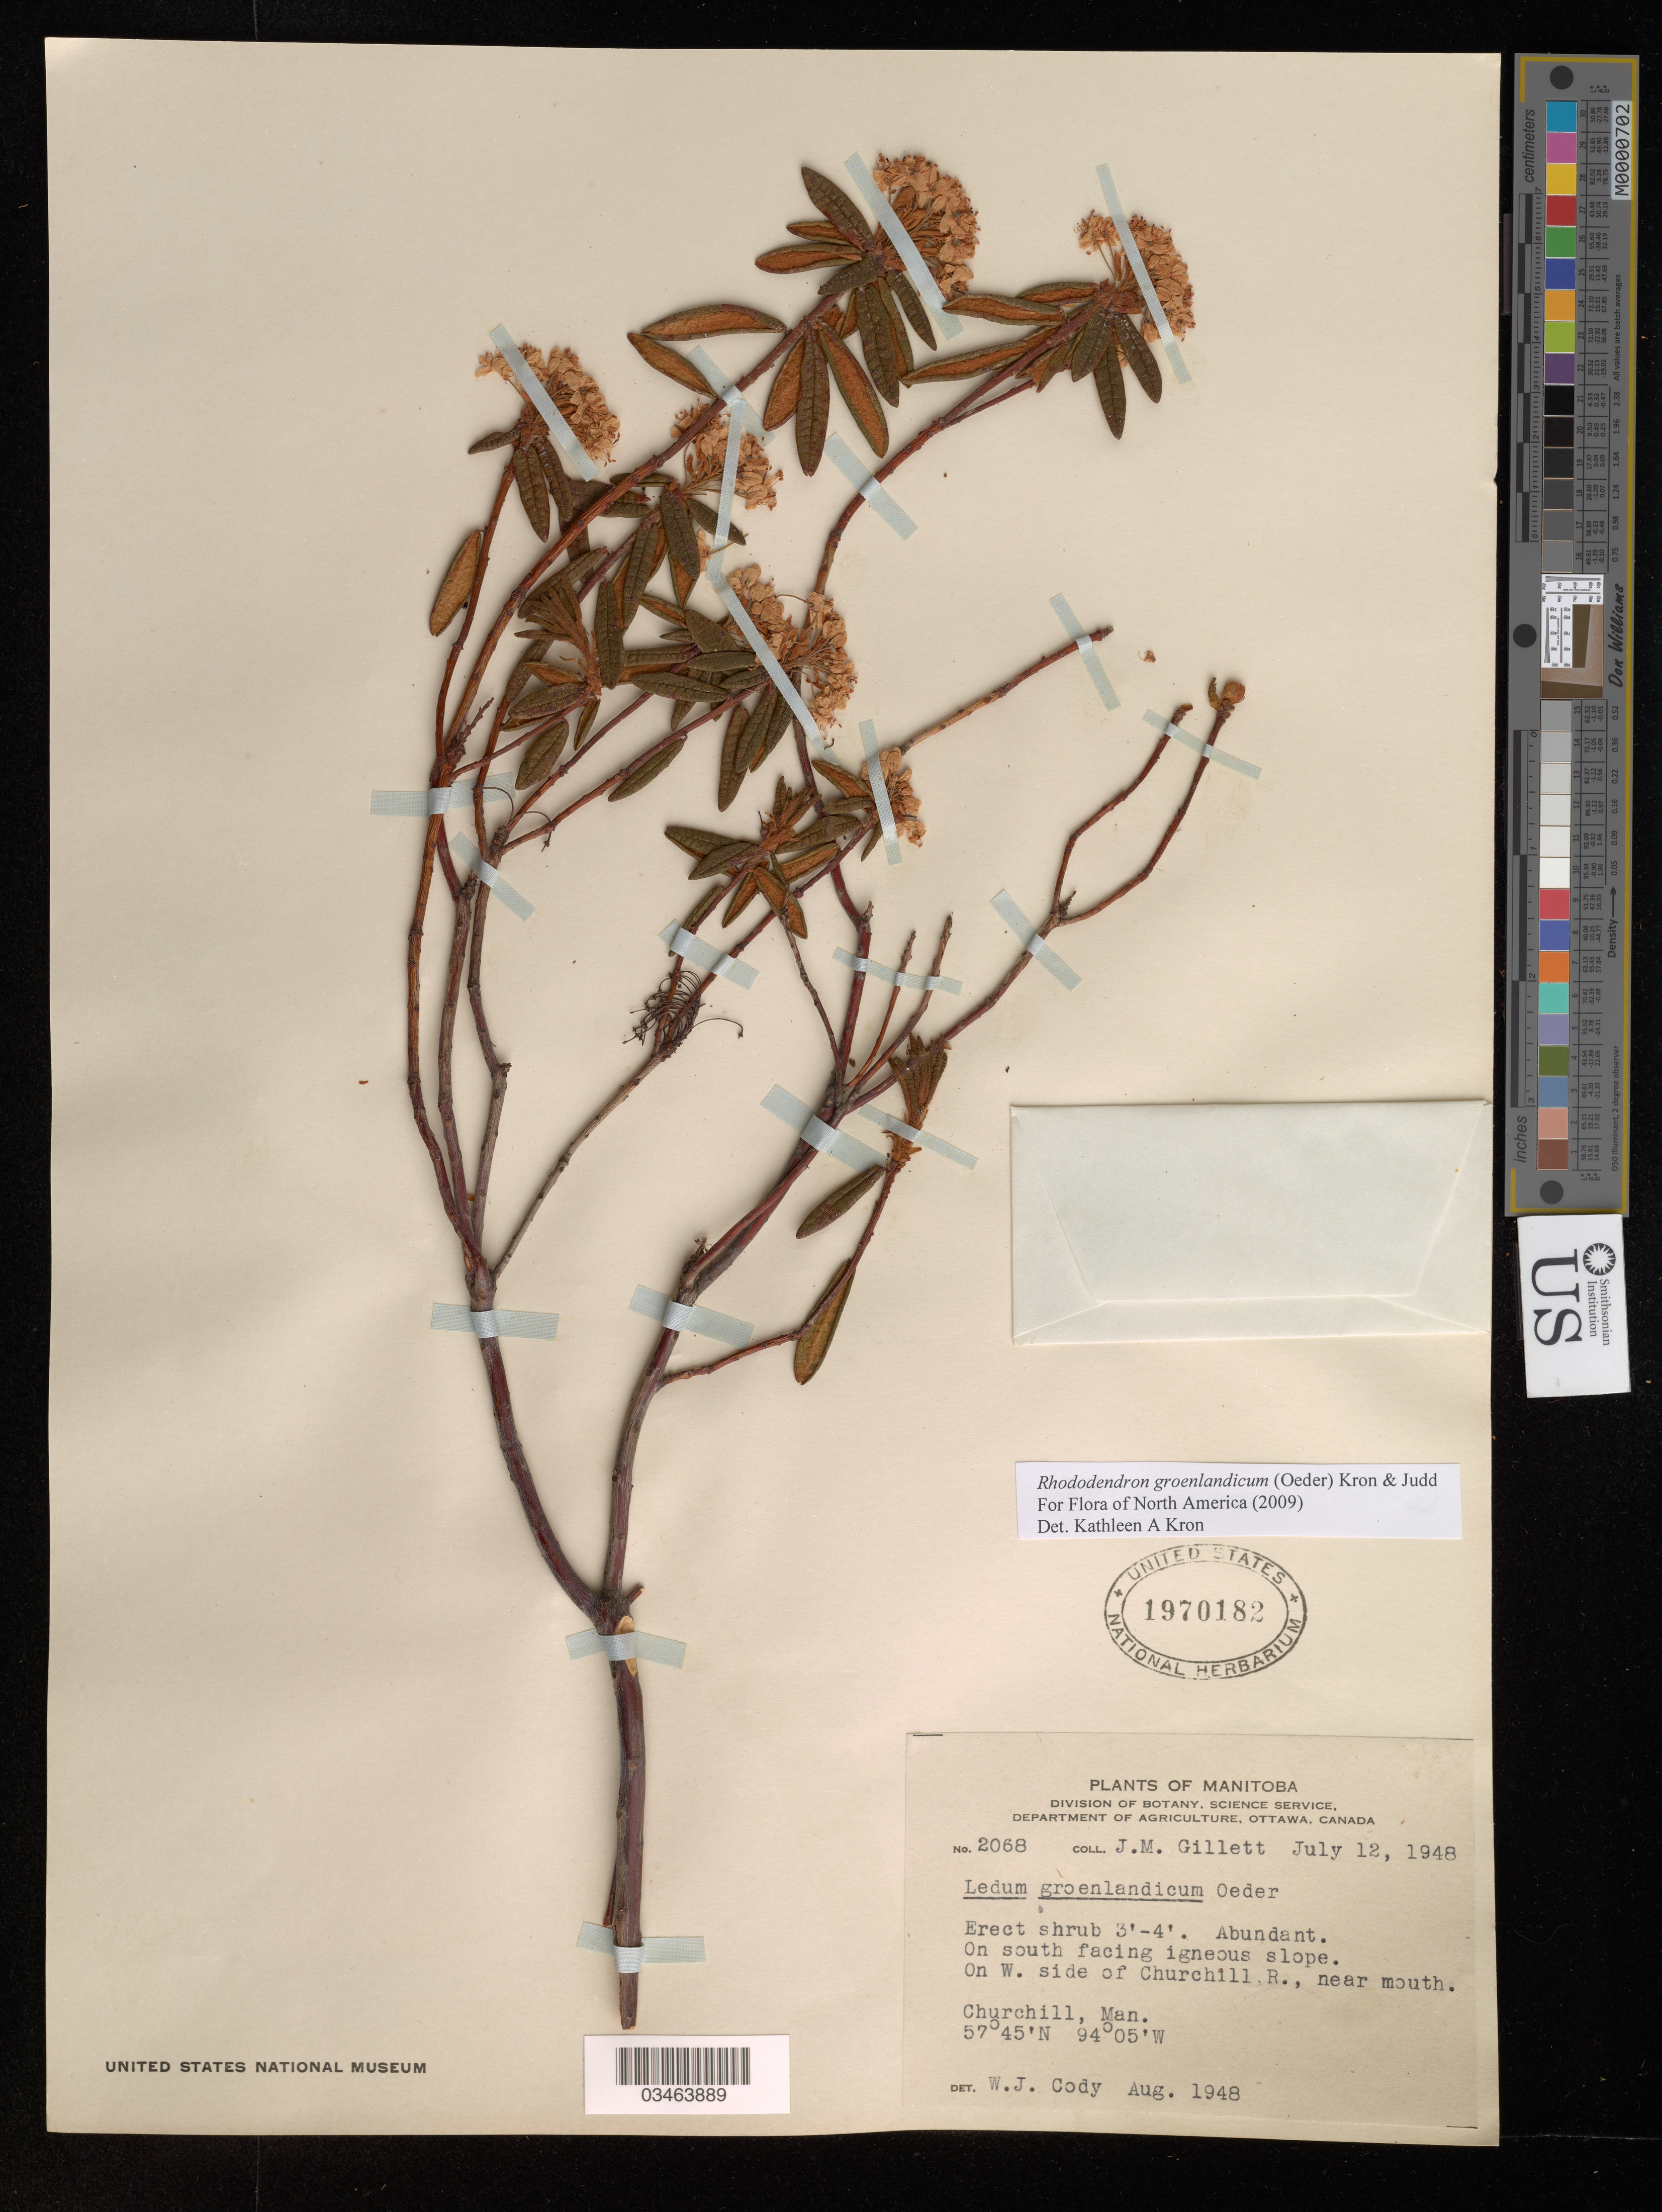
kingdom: Plantae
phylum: Tracheophyta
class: Magnoliopsida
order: Ericales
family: Ericaceae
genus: Rhododendron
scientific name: Rhododendron groenlandicum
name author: (Oeder) Kron & Judd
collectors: J. Gillett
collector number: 2068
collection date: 1948-07-12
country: Canada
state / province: Manitoba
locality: On south facing igneous slope. On W. side of Churchill R., near mouth. Churchill.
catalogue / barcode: US 1970182